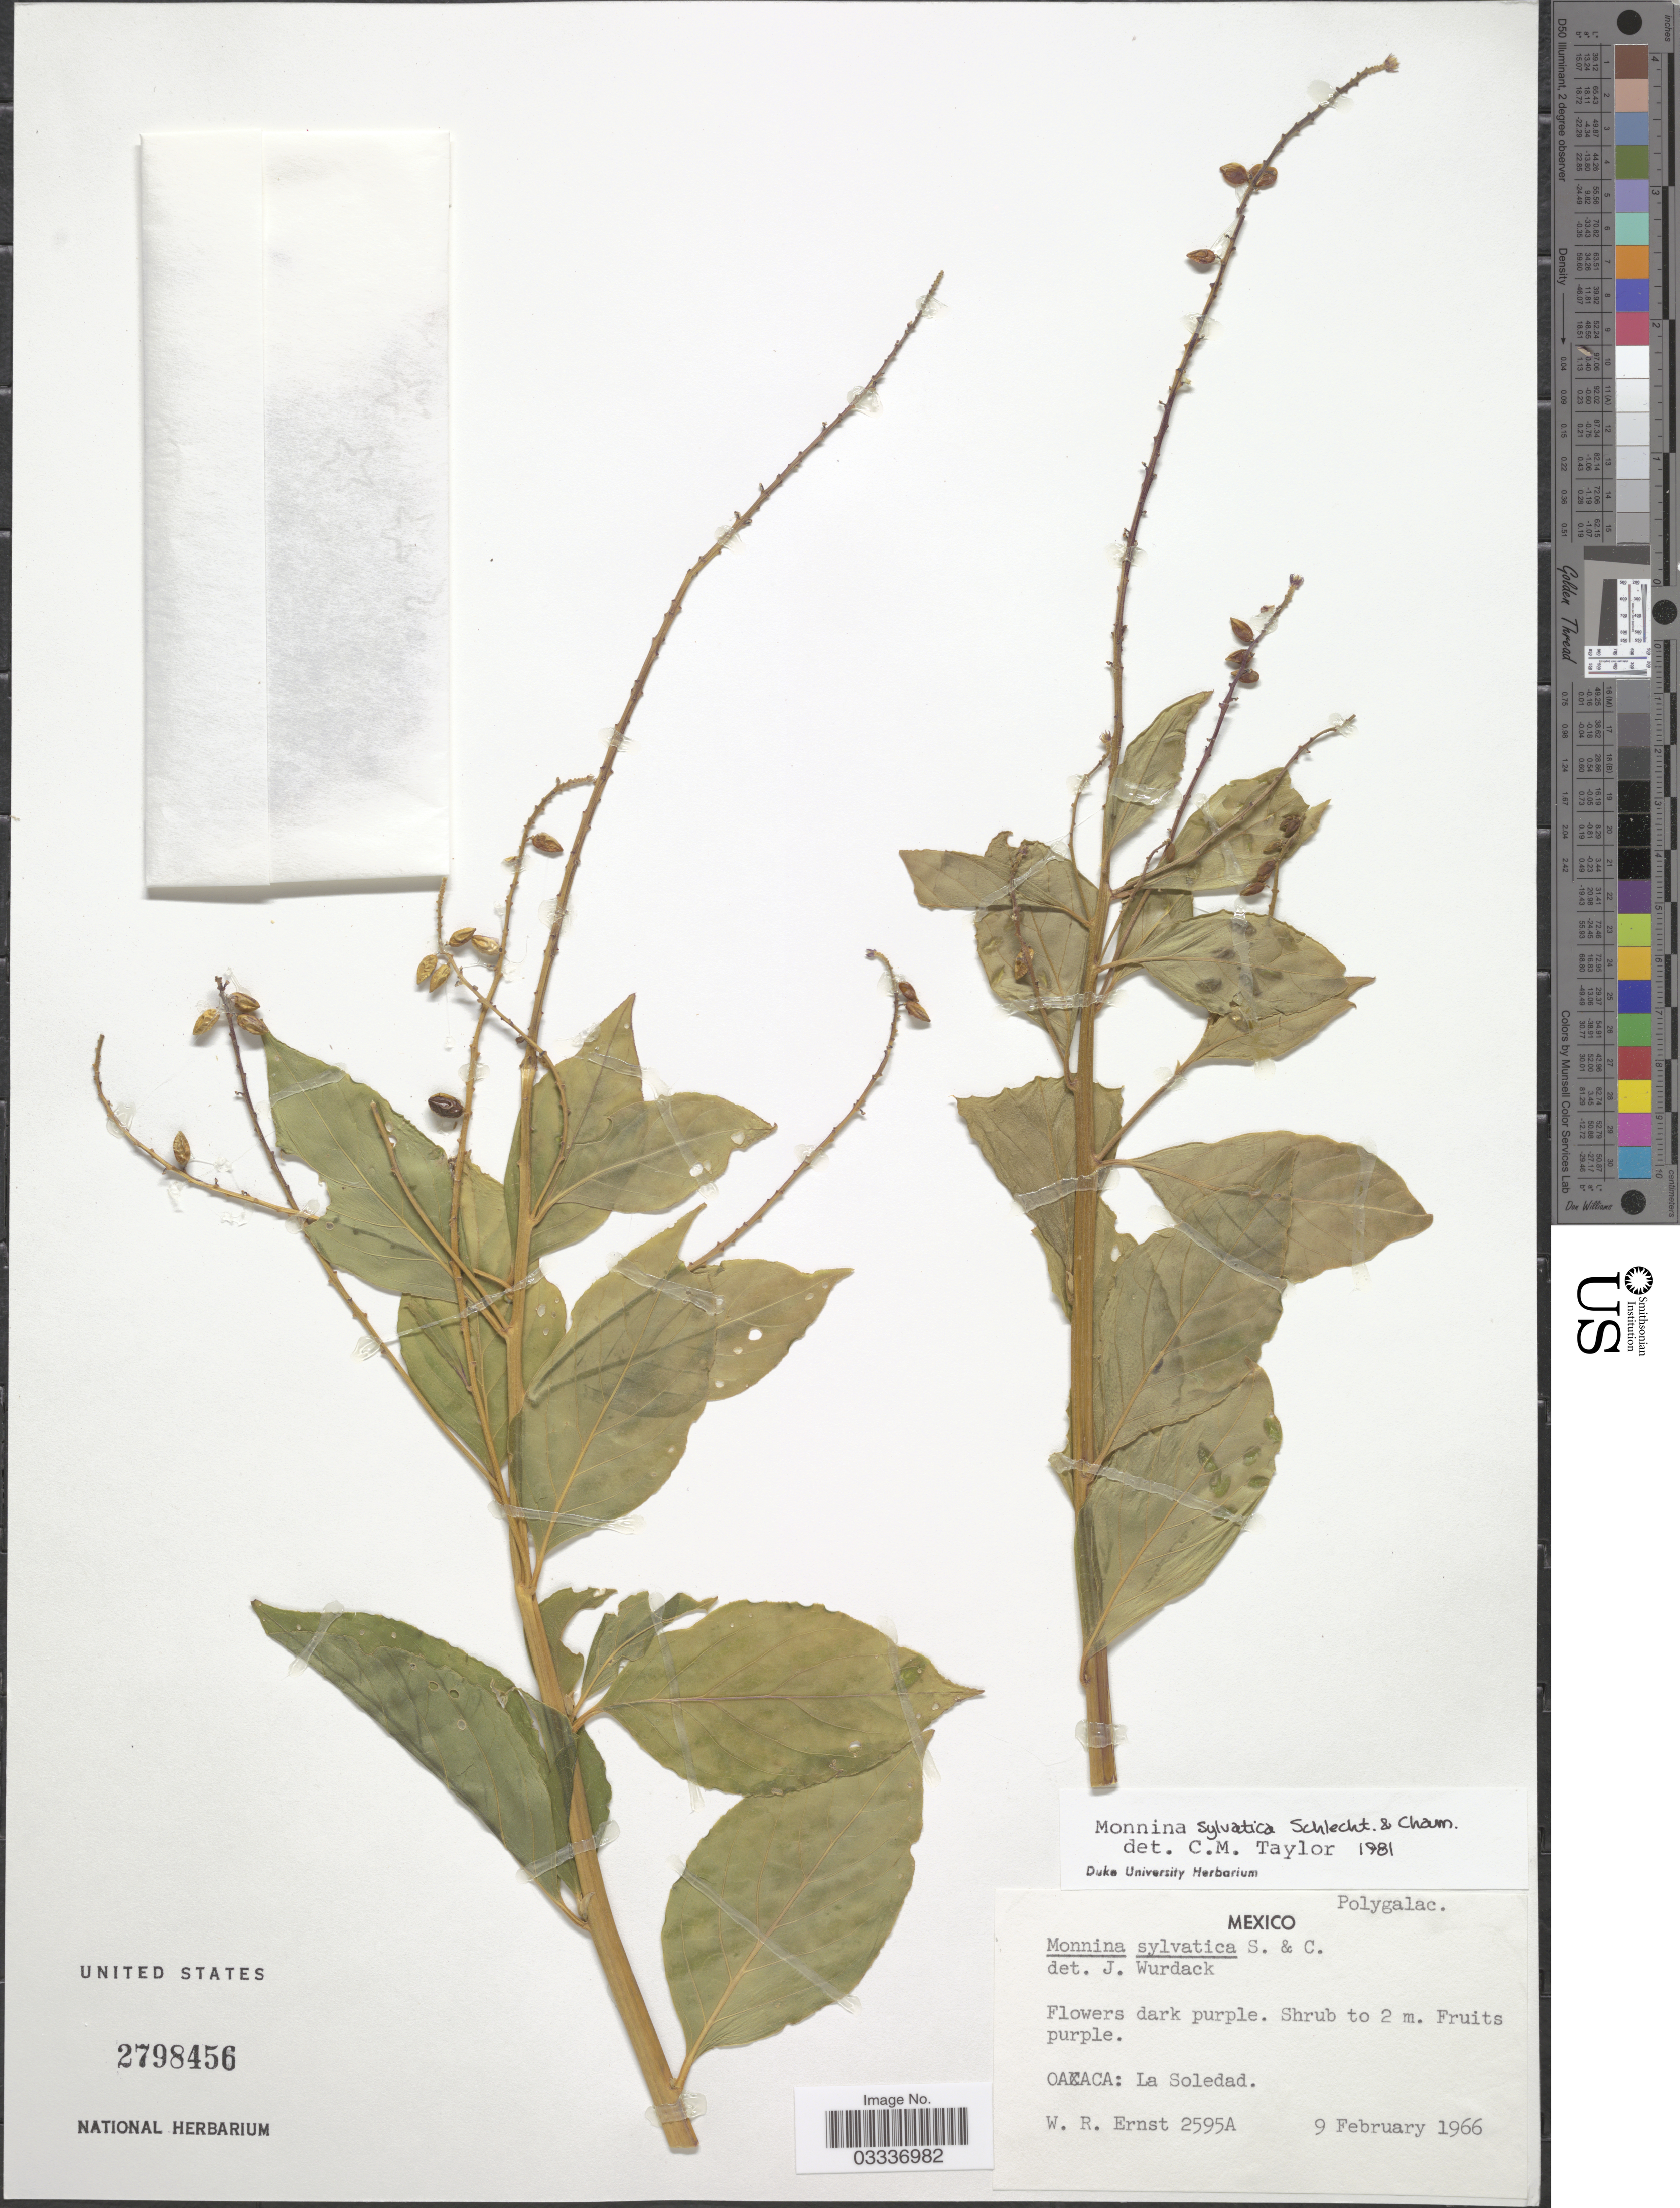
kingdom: Plantae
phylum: Tracheophyta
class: Magnoliopsida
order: Fabales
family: Polygalaceae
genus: Monnina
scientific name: Monnina sylvatica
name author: Schltdl. & Cham.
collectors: W. R. Ernst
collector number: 2595A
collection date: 1966-02-09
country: Mexico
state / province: Oaxaca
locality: La Soledad.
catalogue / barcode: US 2798456